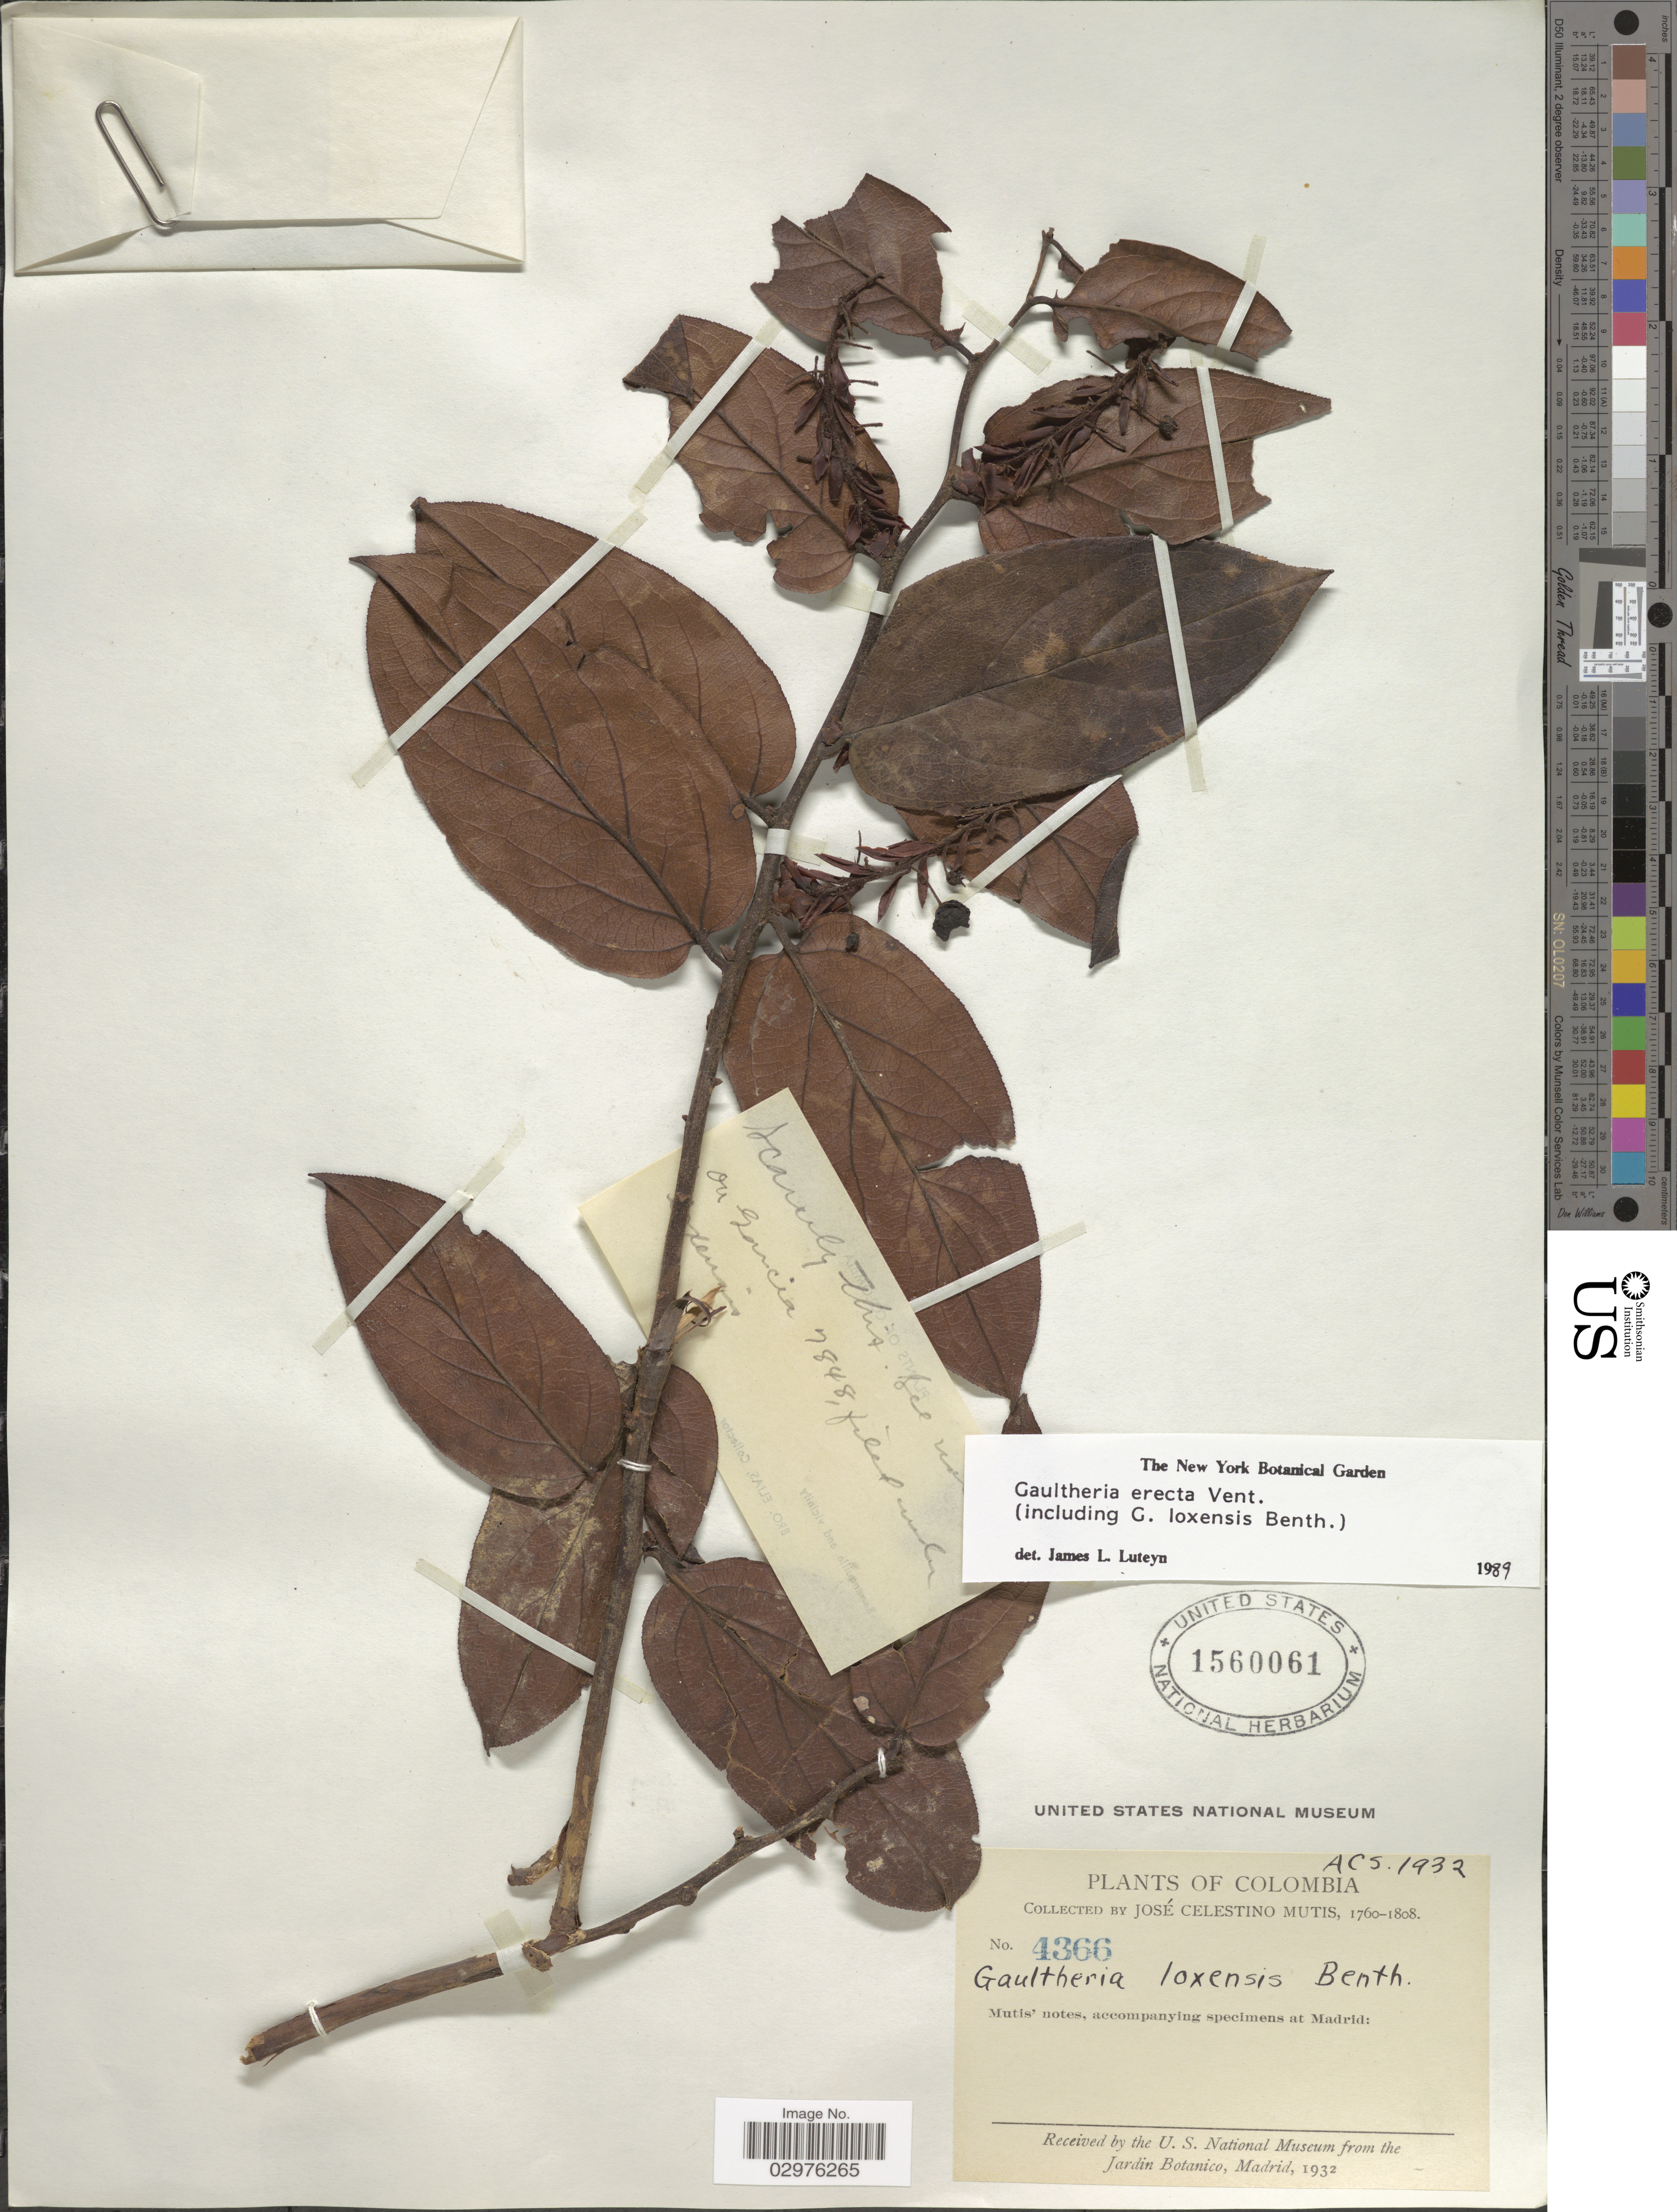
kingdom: Plantae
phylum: Tracheophyta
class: Magnoliopsida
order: Ericales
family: Ericaceae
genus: Gaultheria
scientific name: Gaultheria erecta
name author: Vent.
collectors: J. C. B. Mutis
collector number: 4366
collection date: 1760/1808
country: Colombia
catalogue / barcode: US 1560061